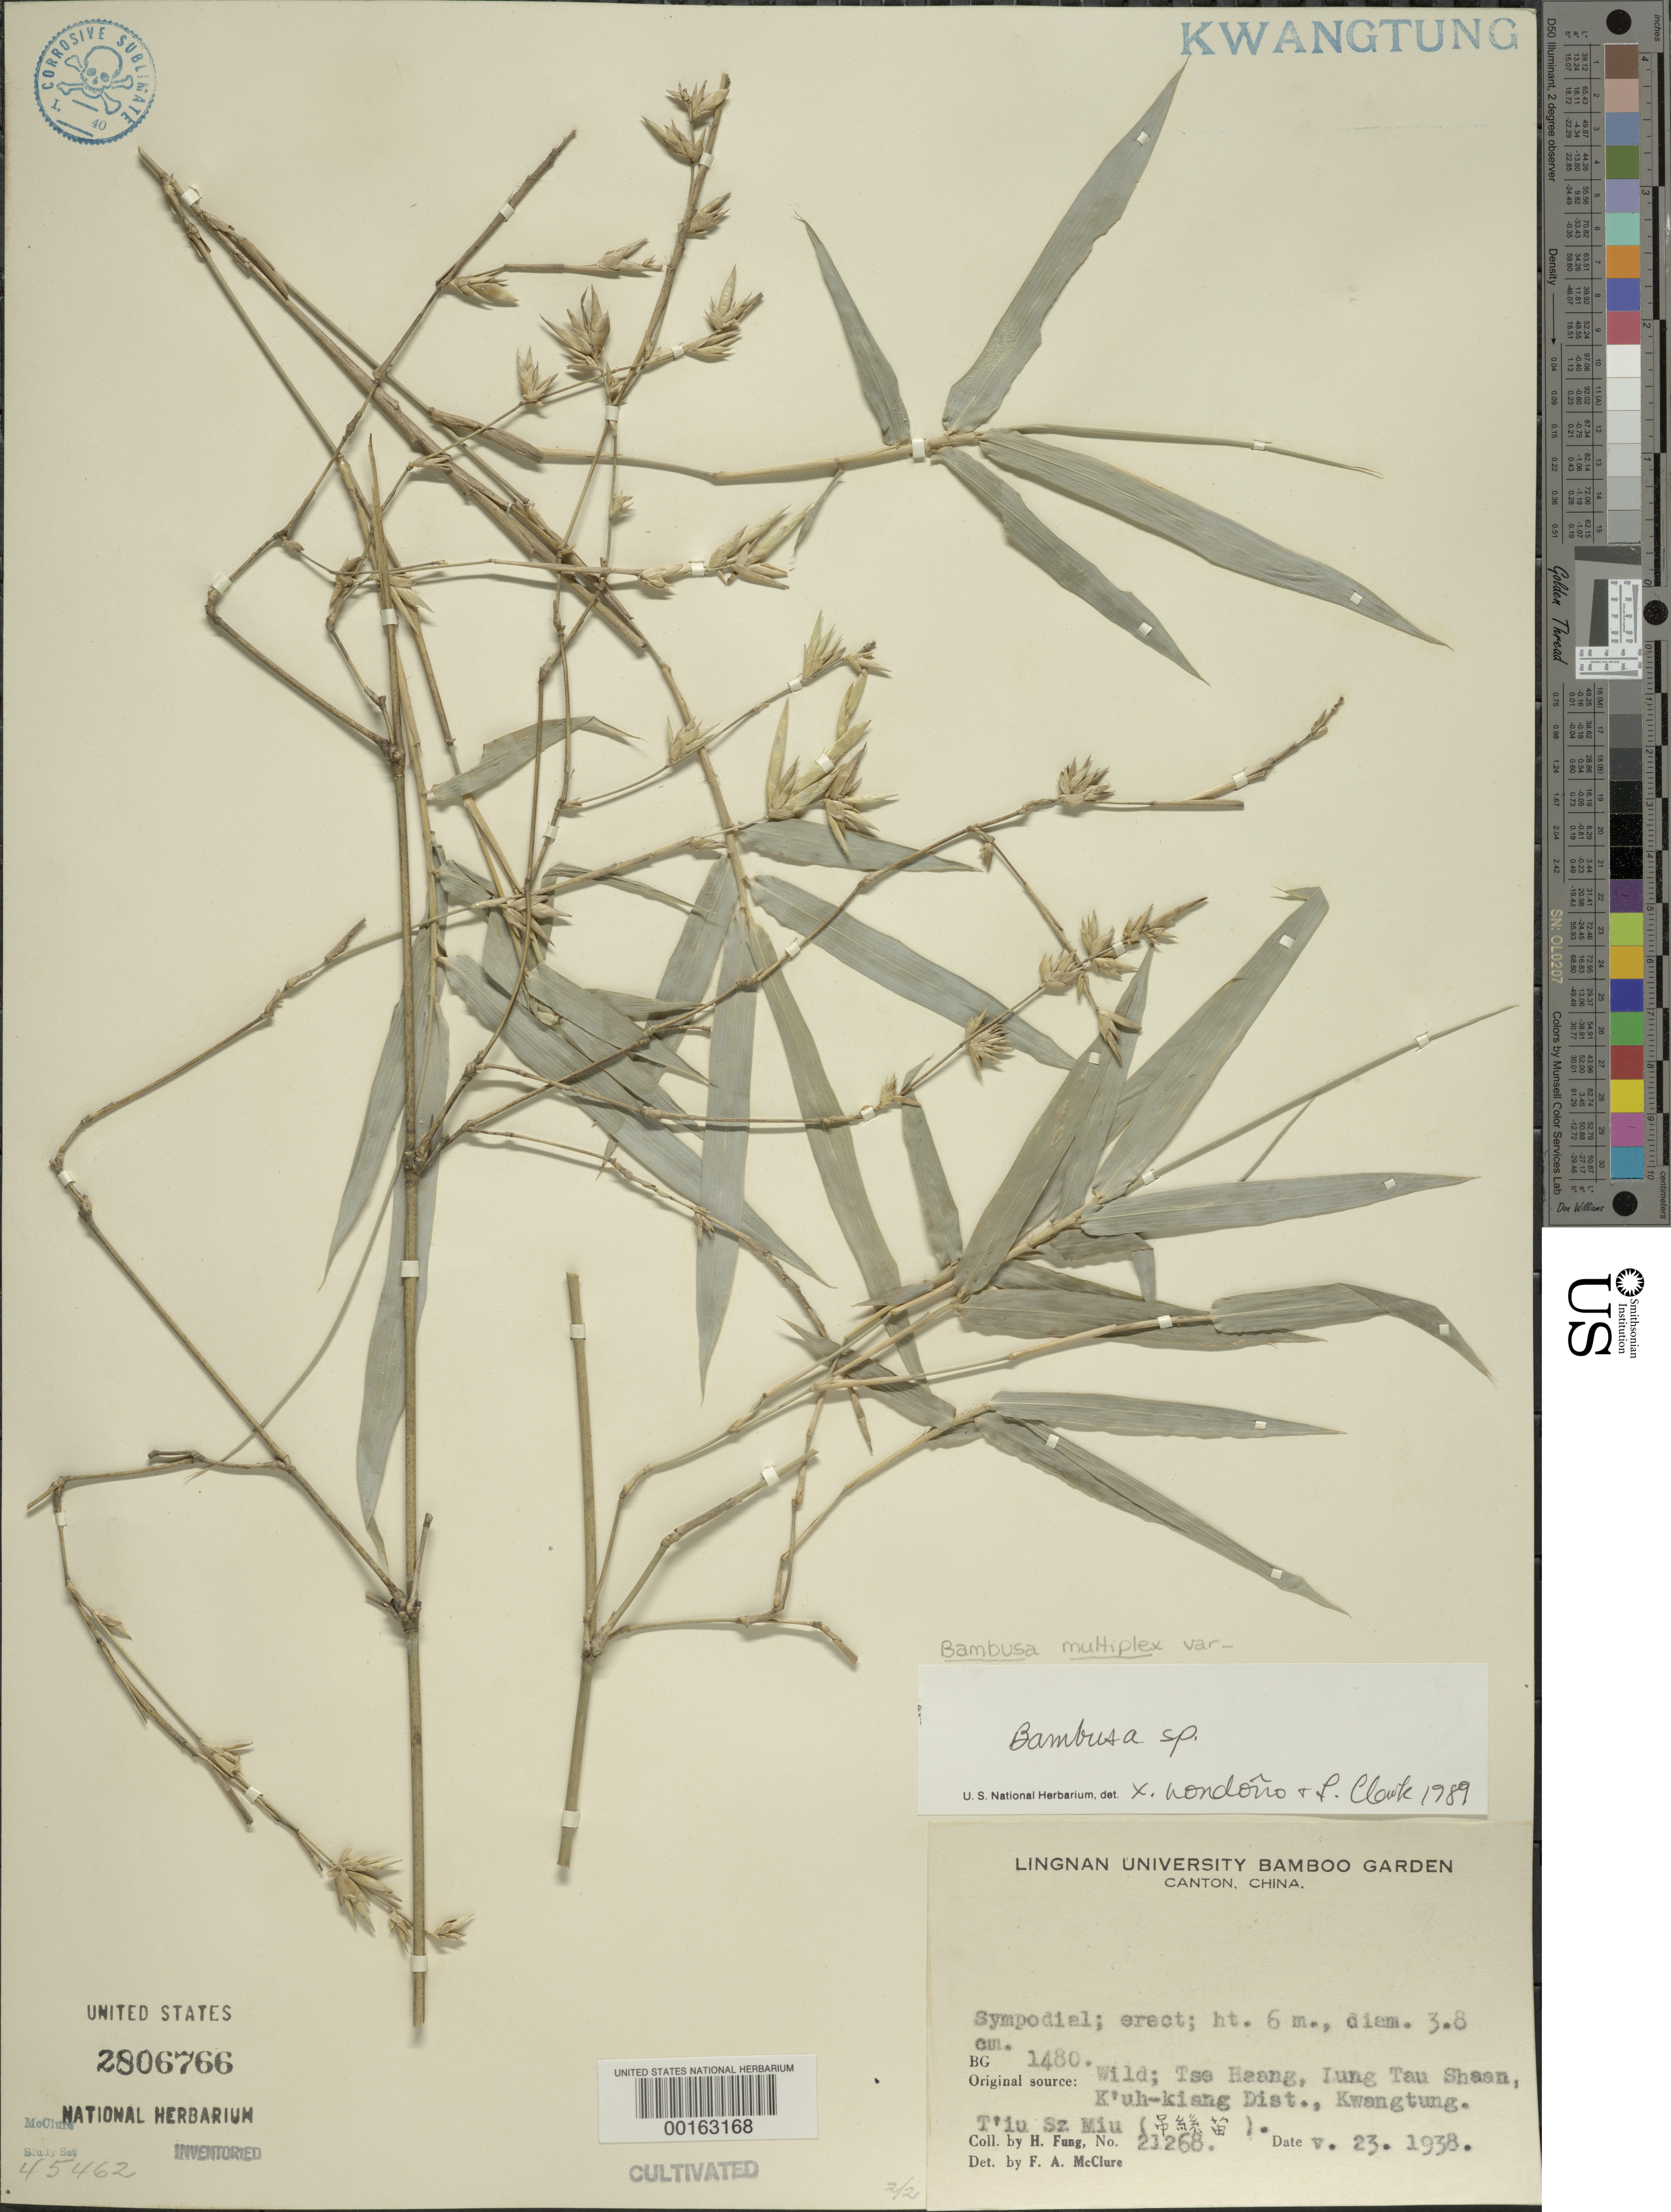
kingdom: Plantae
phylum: Tracheophyta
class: Liliopsida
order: Poales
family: Poaceae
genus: Bambusa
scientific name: Bambusa multiplex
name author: (Lour.) Raeusch. ex Schult. & Schult. f.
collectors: H. L. Fung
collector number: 21268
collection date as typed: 23 May 1938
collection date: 1938-05-23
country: China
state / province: Guangdong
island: Honam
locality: Lingnan univ. bg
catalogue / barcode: US 2806766